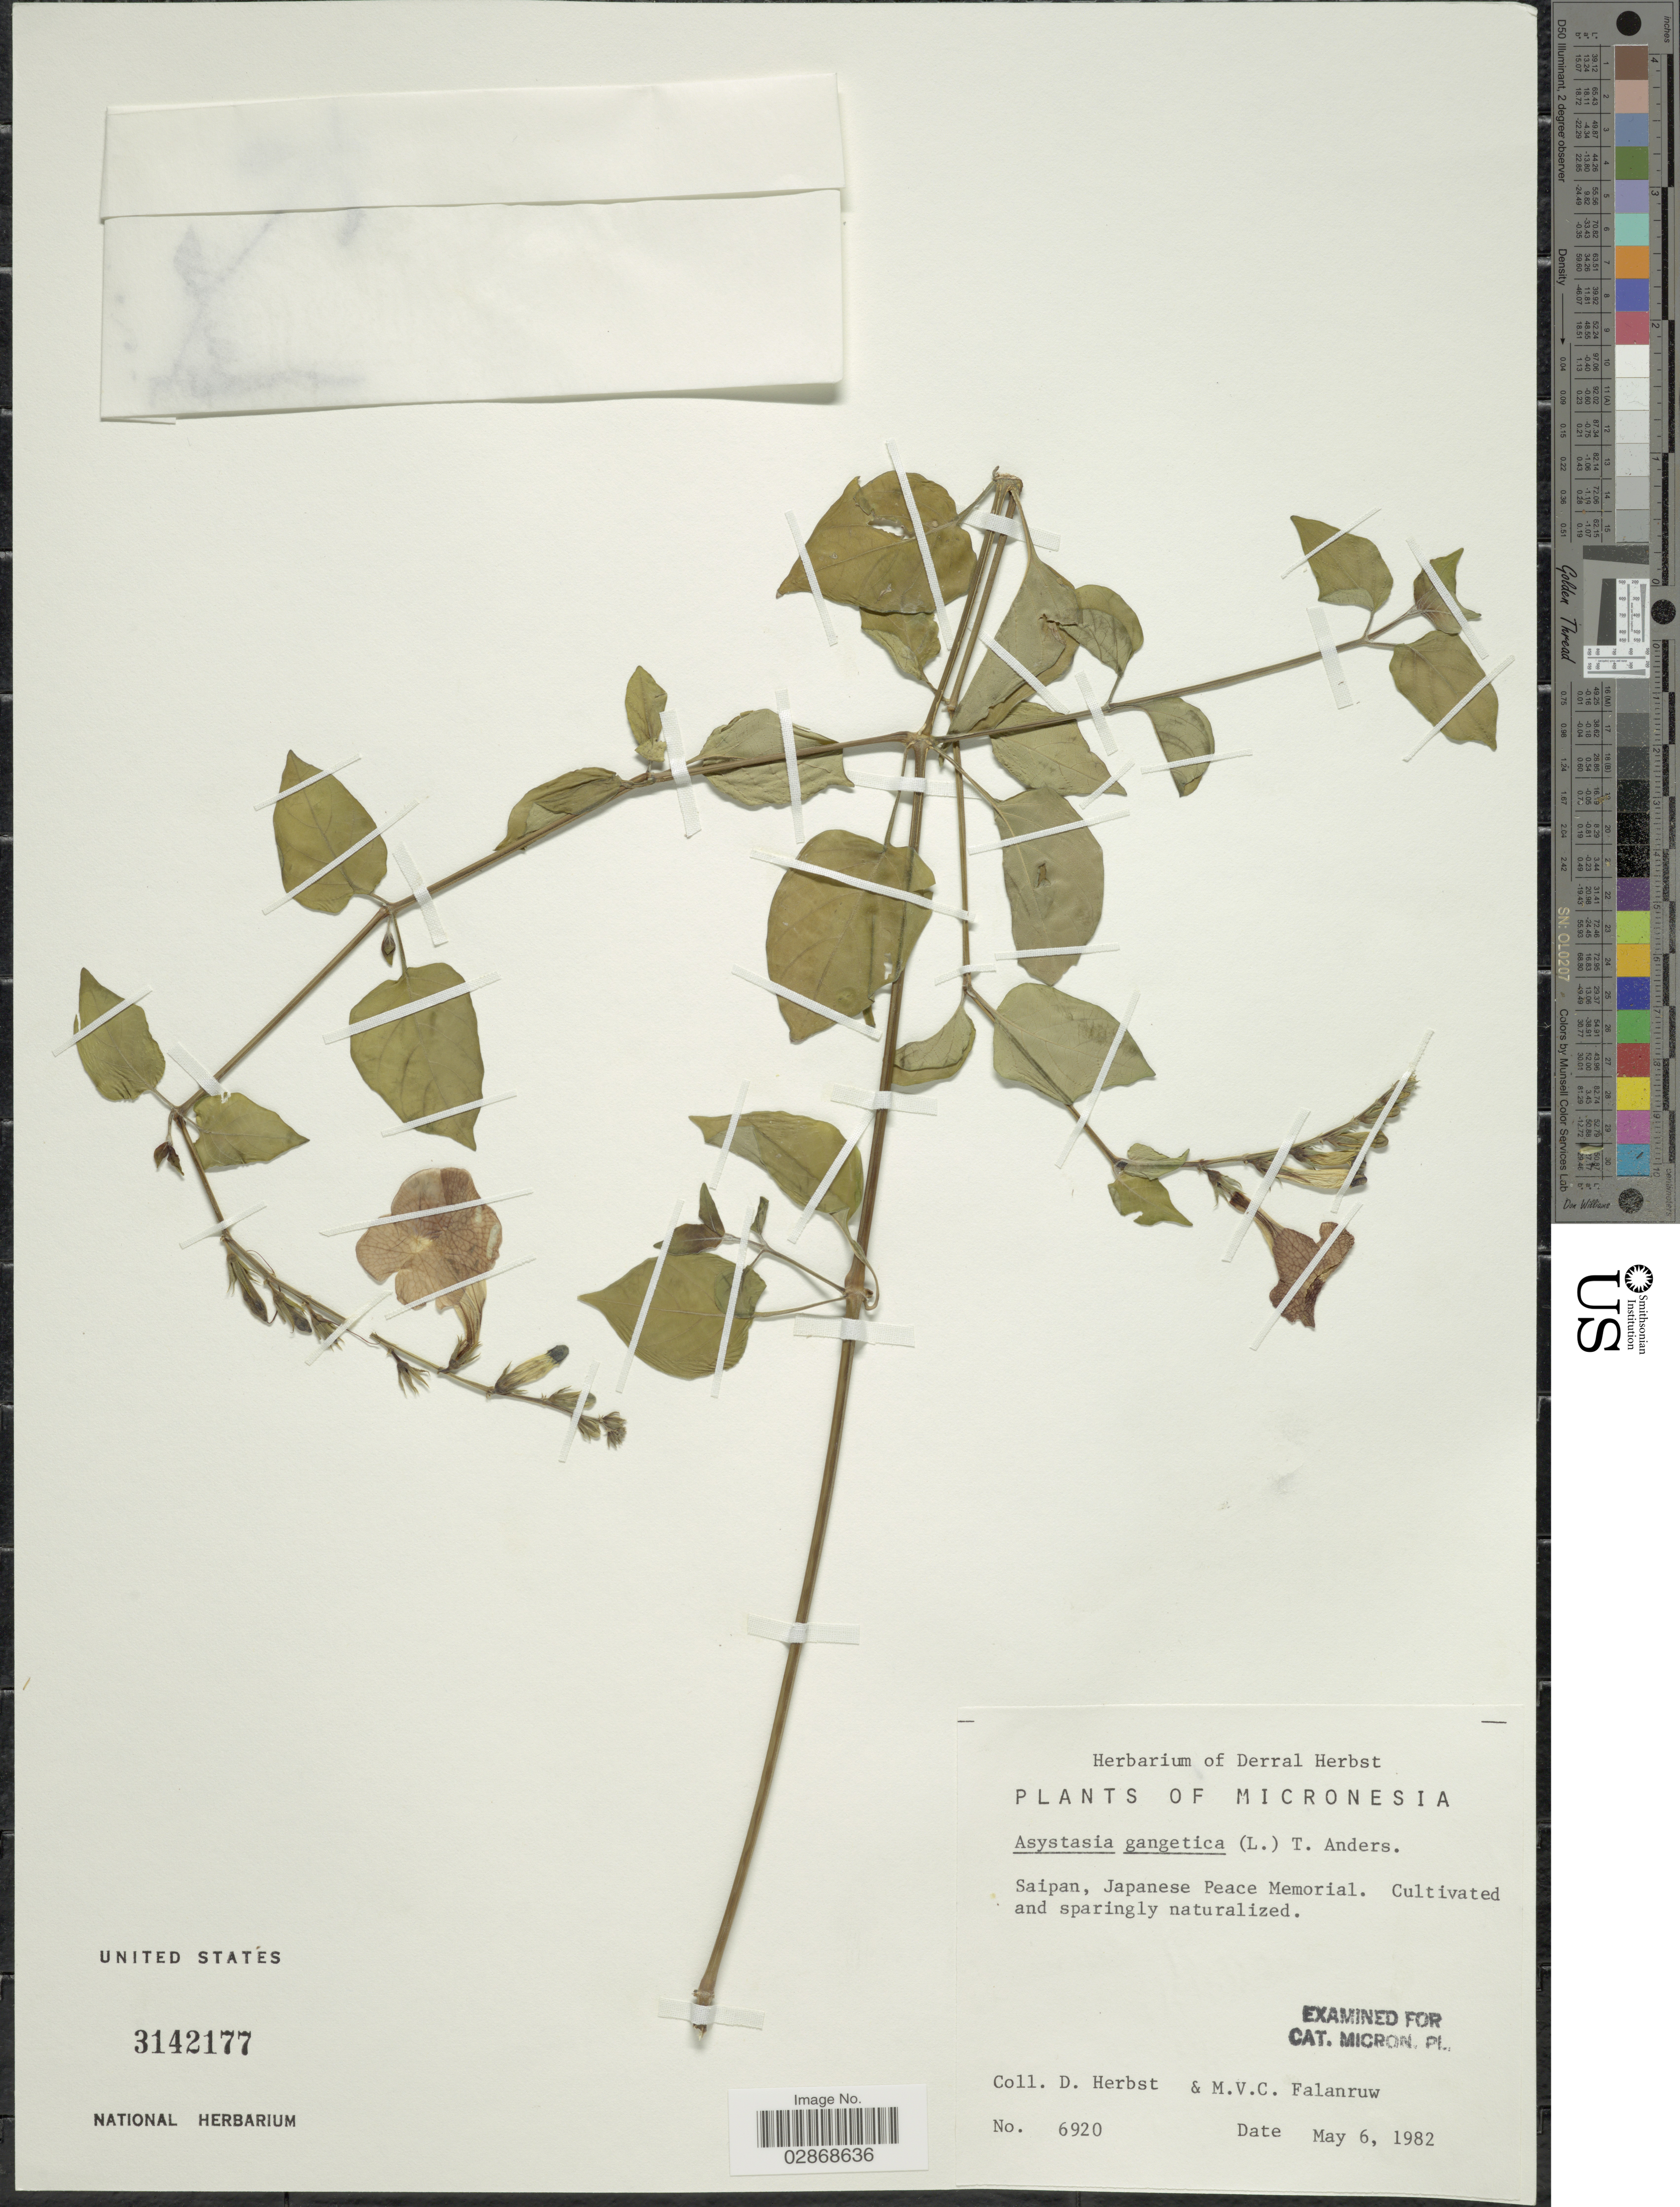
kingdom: Plantae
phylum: Tracheophyta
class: Magnoliopsida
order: Lamiales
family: Acanthaceae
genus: Asystasia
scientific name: Asystasia gangetica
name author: (L.) T. Anderson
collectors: D. Herbst & M. V. Falanruw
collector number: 6920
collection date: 1982-05-06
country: Northern Mariana Islands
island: Saipan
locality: Micronesia. Saipan, Japanese Peace Memorial.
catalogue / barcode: US 3142177